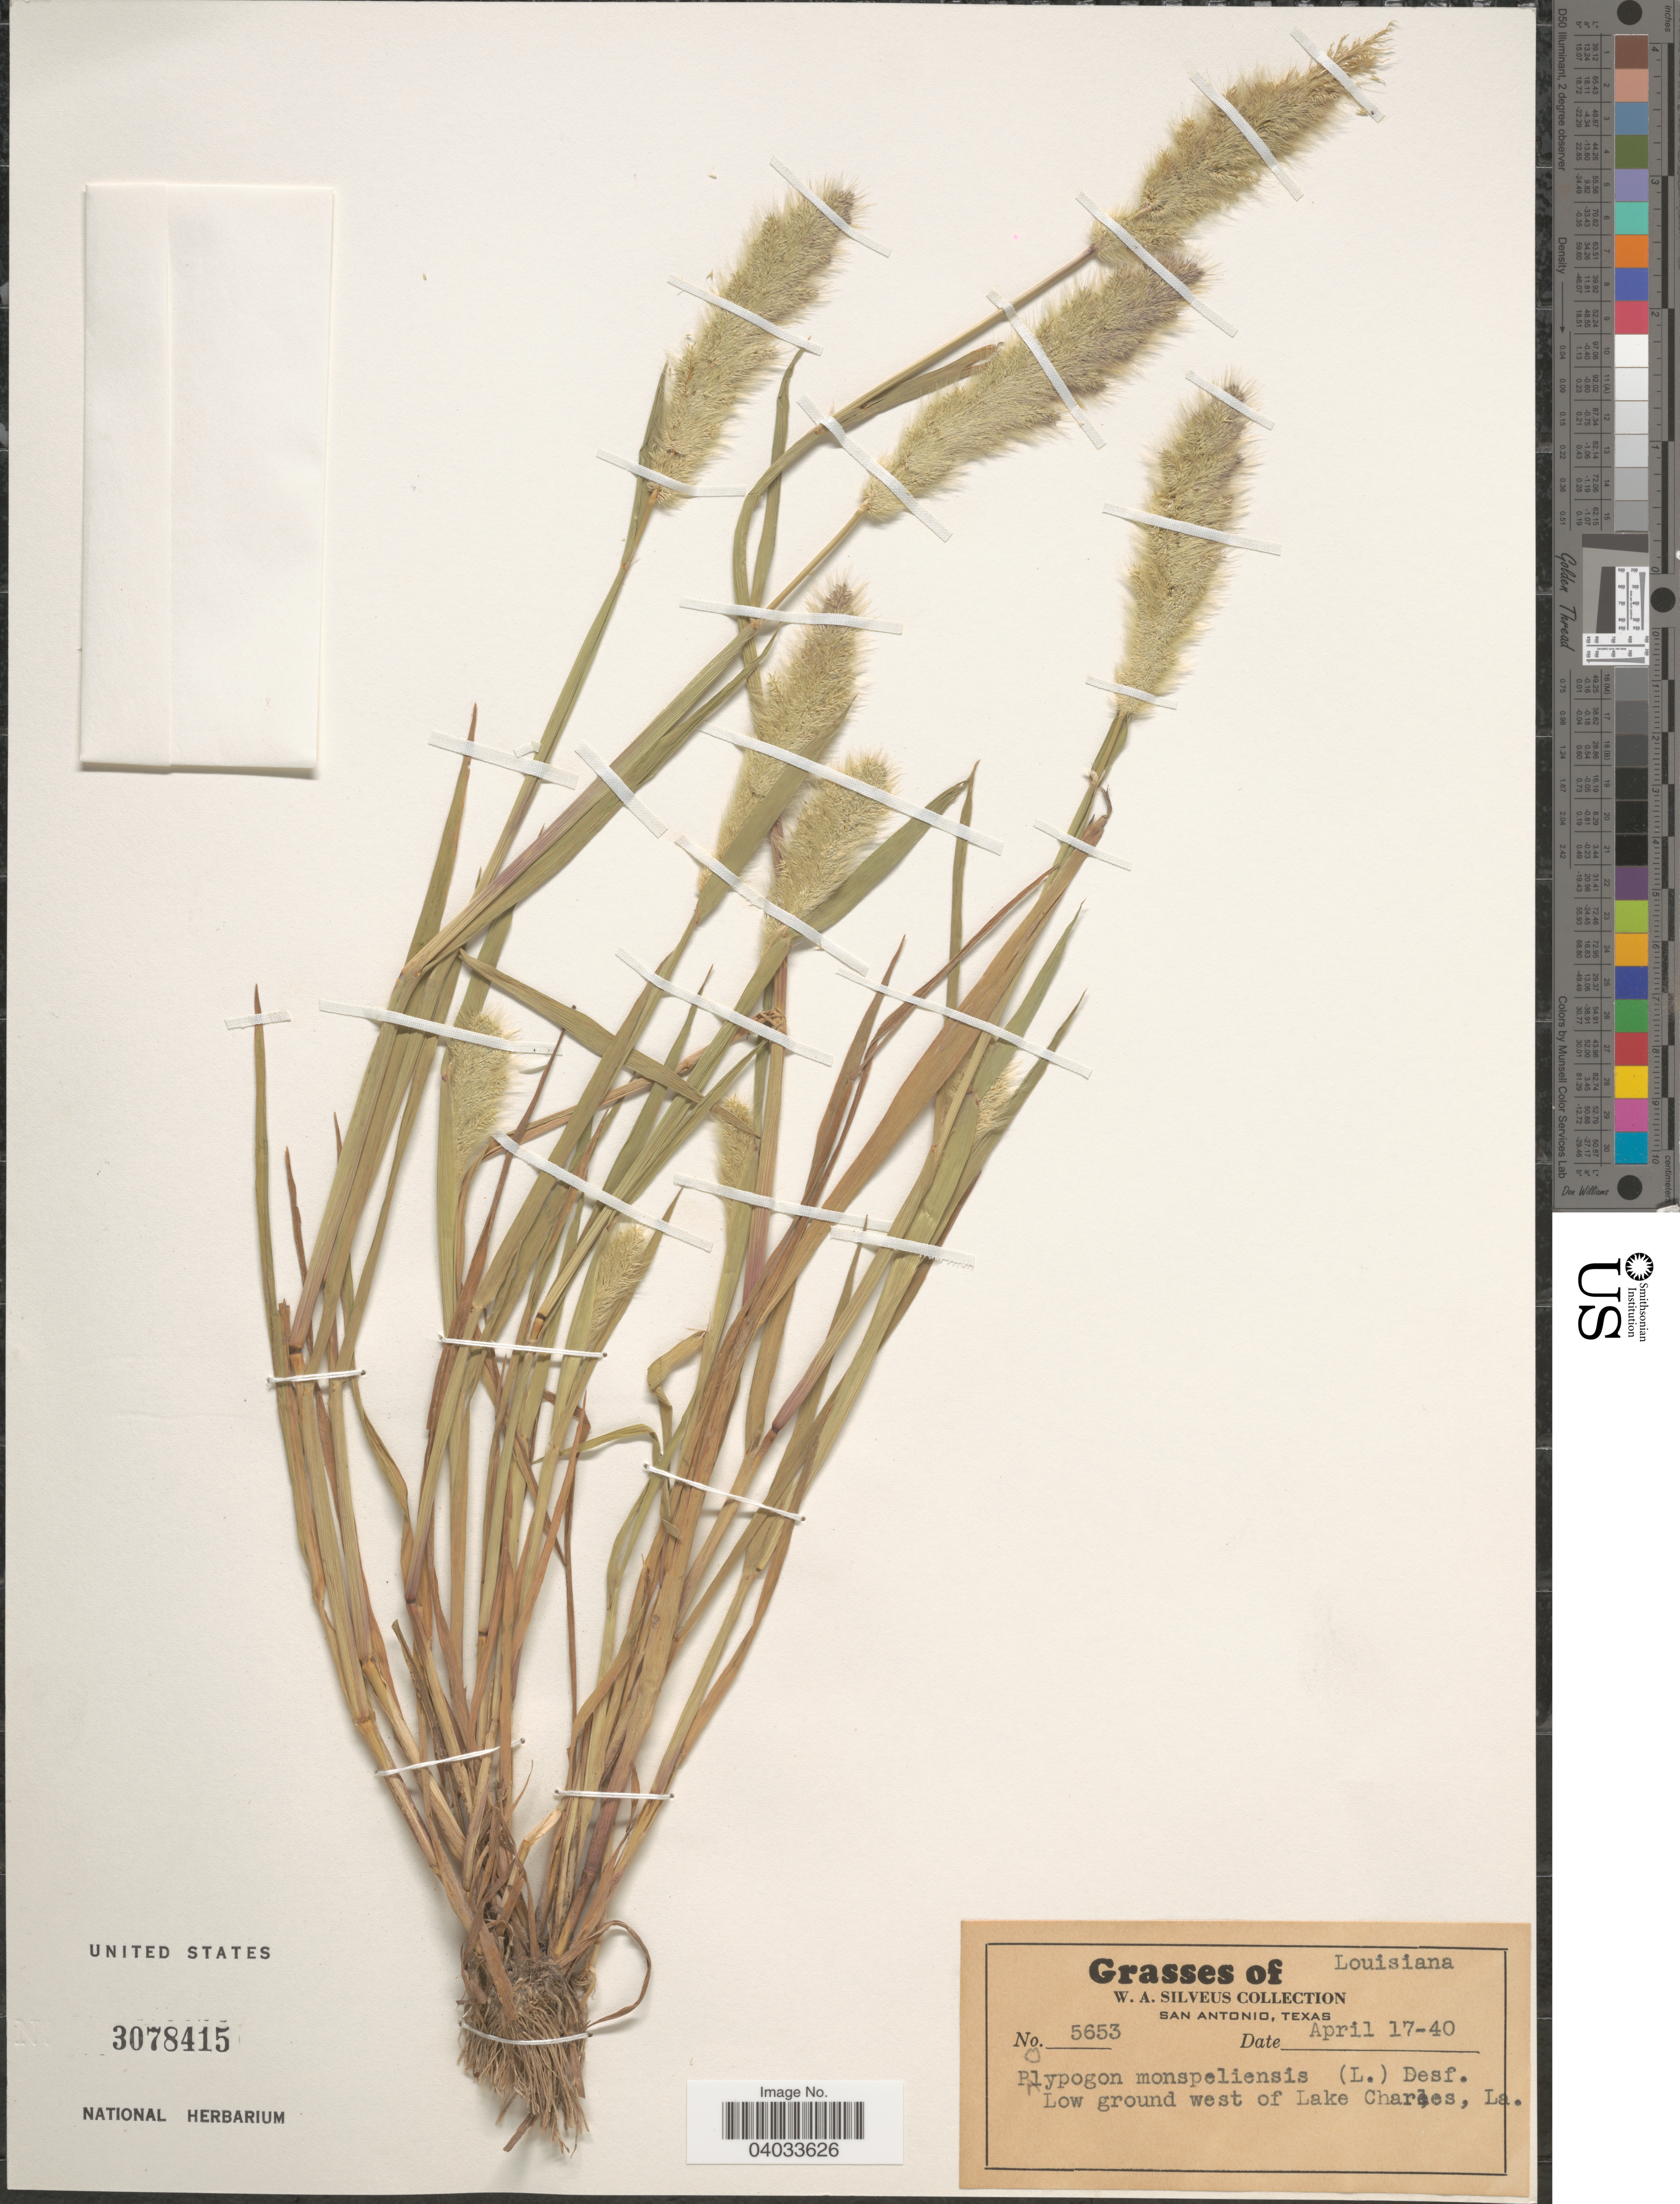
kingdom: Plantae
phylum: Tracheophyta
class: Liliopsida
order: Poales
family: Poaceae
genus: Polypogon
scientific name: Polypogon monspeliensis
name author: (L.) Desf.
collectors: W. Silveus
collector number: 5653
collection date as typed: Transcribed d/m/y: 17/4/40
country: United States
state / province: Louisiana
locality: Low ground west of Lake Charles.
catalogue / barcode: US 3078415